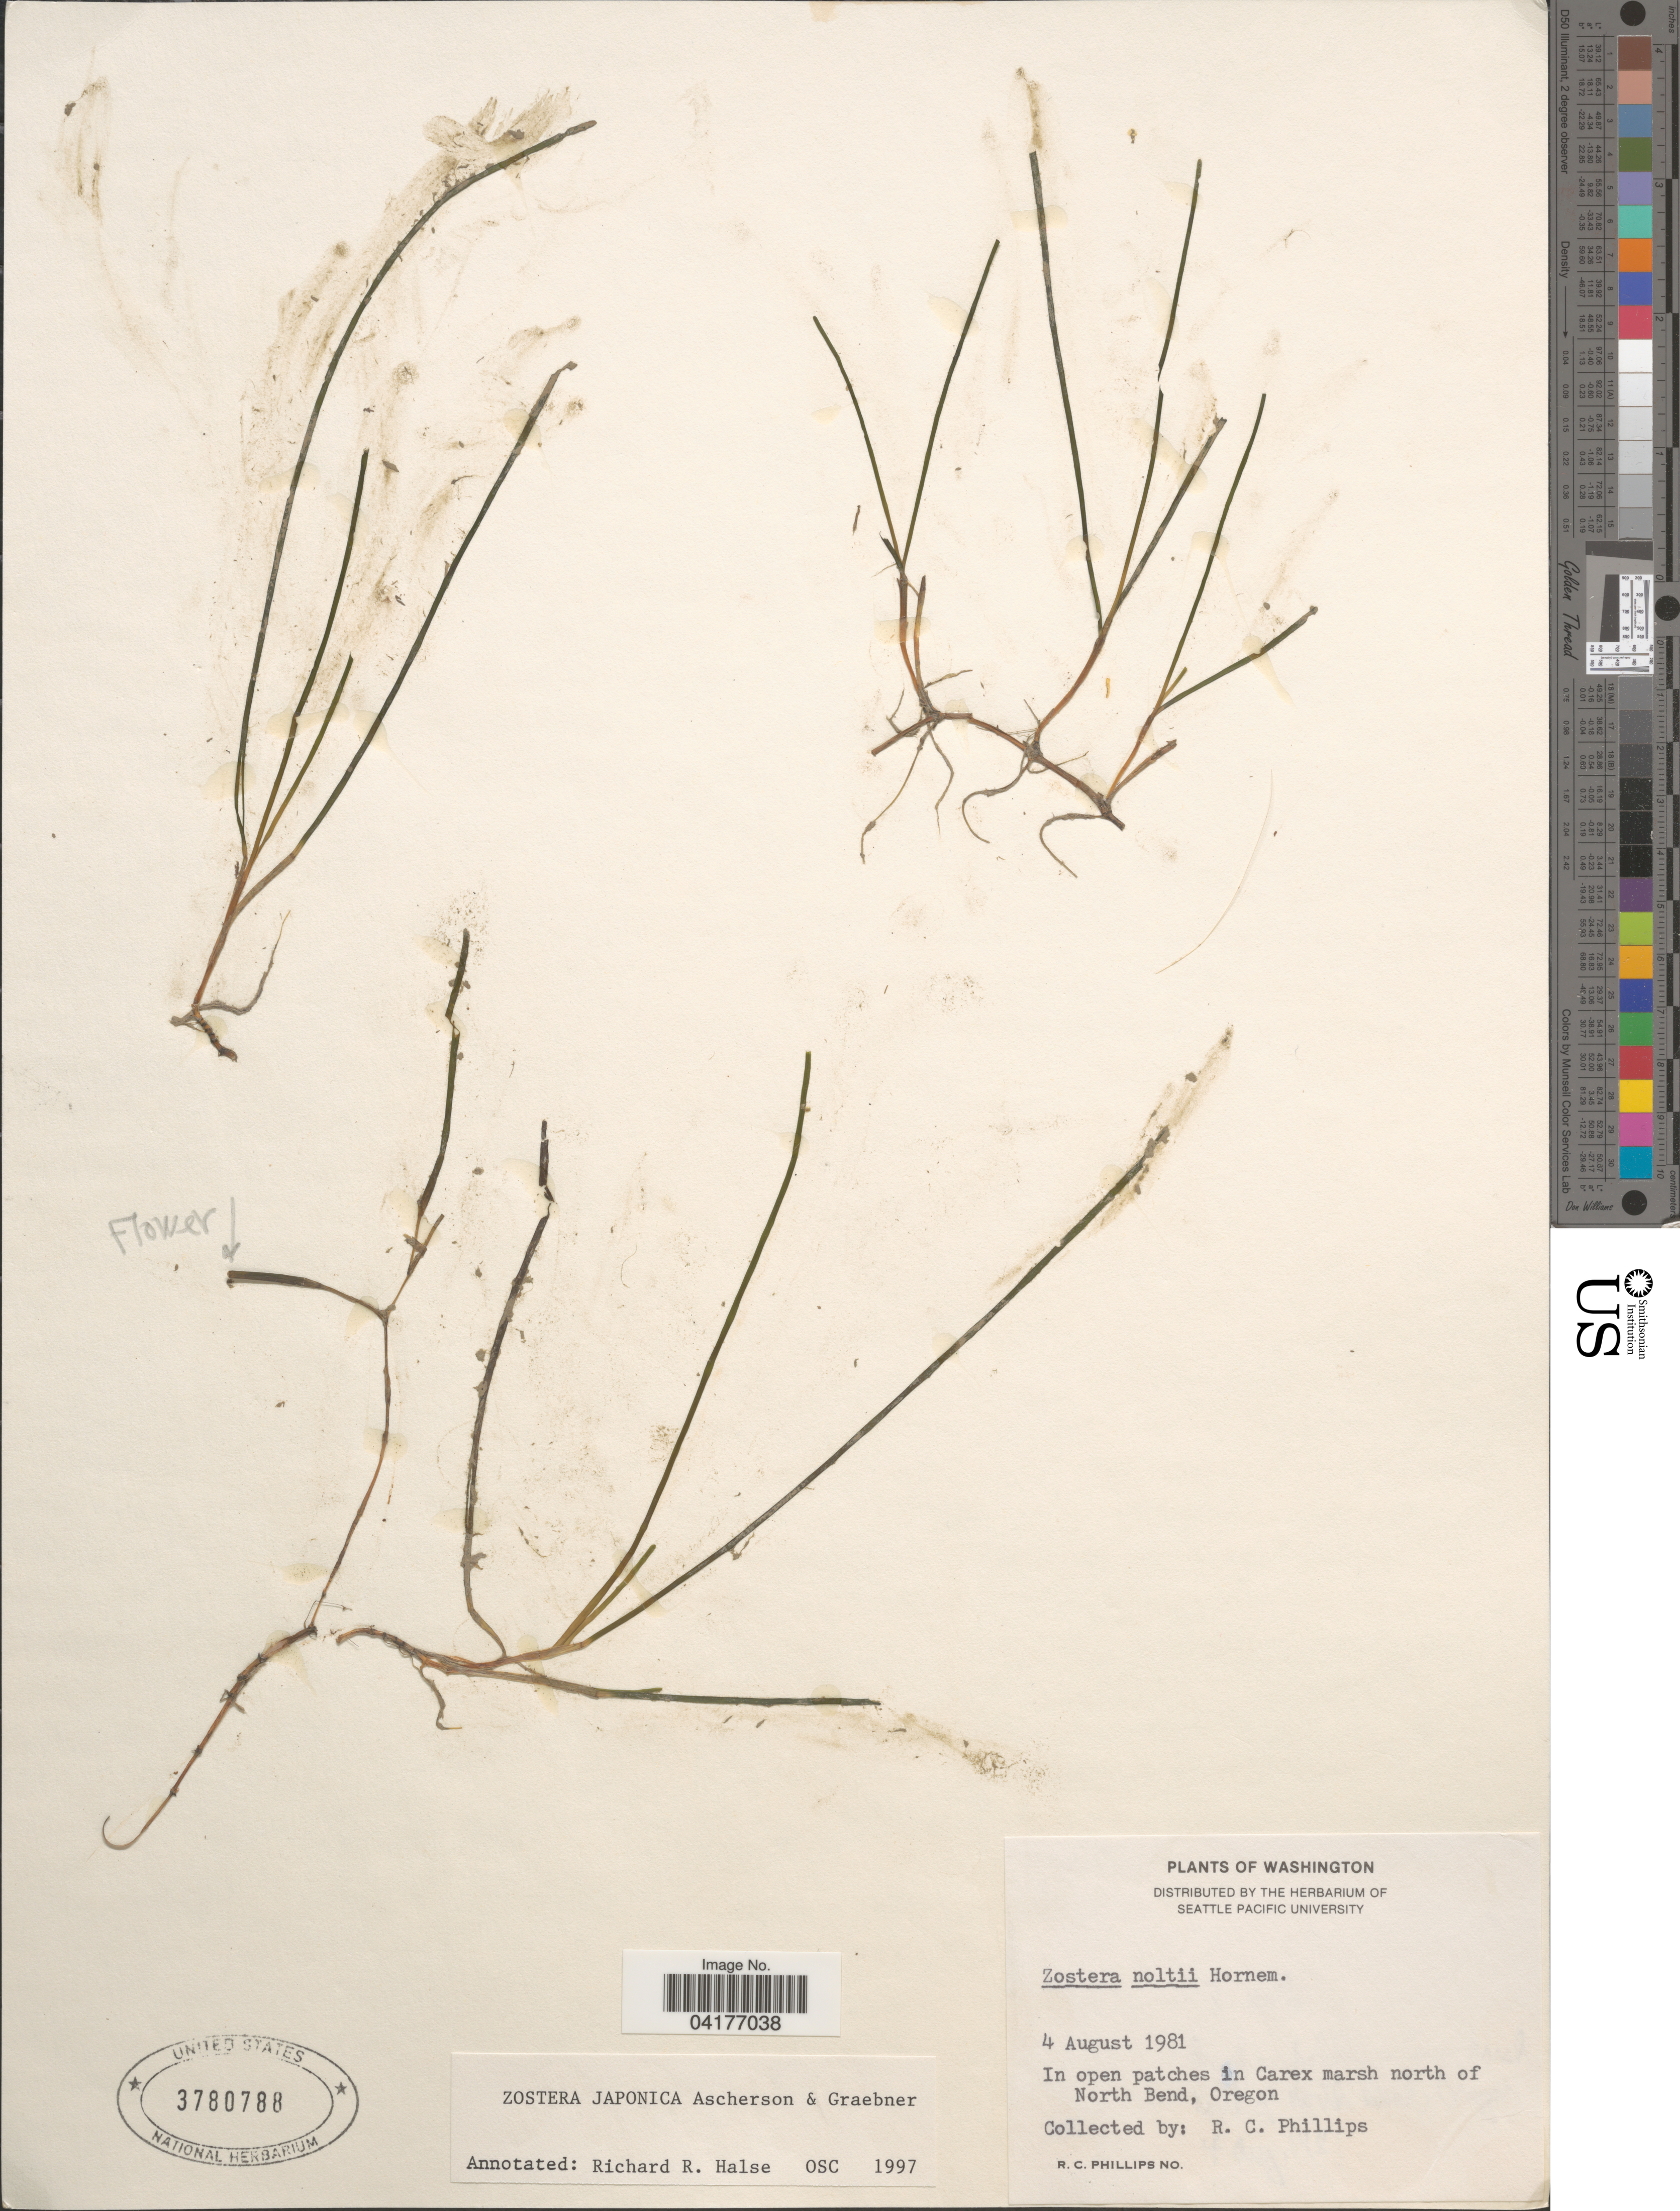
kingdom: Plantae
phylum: Tracheophyta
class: Liliopsida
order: Alismatales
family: Zosteraceae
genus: Zostera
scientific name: Zostera noltii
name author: Hornem.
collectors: R. C. Phillips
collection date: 1981-08-04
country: United States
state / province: Oregon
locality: In open patches in Carex marsh north of North Bend.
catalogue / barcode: US 3780788